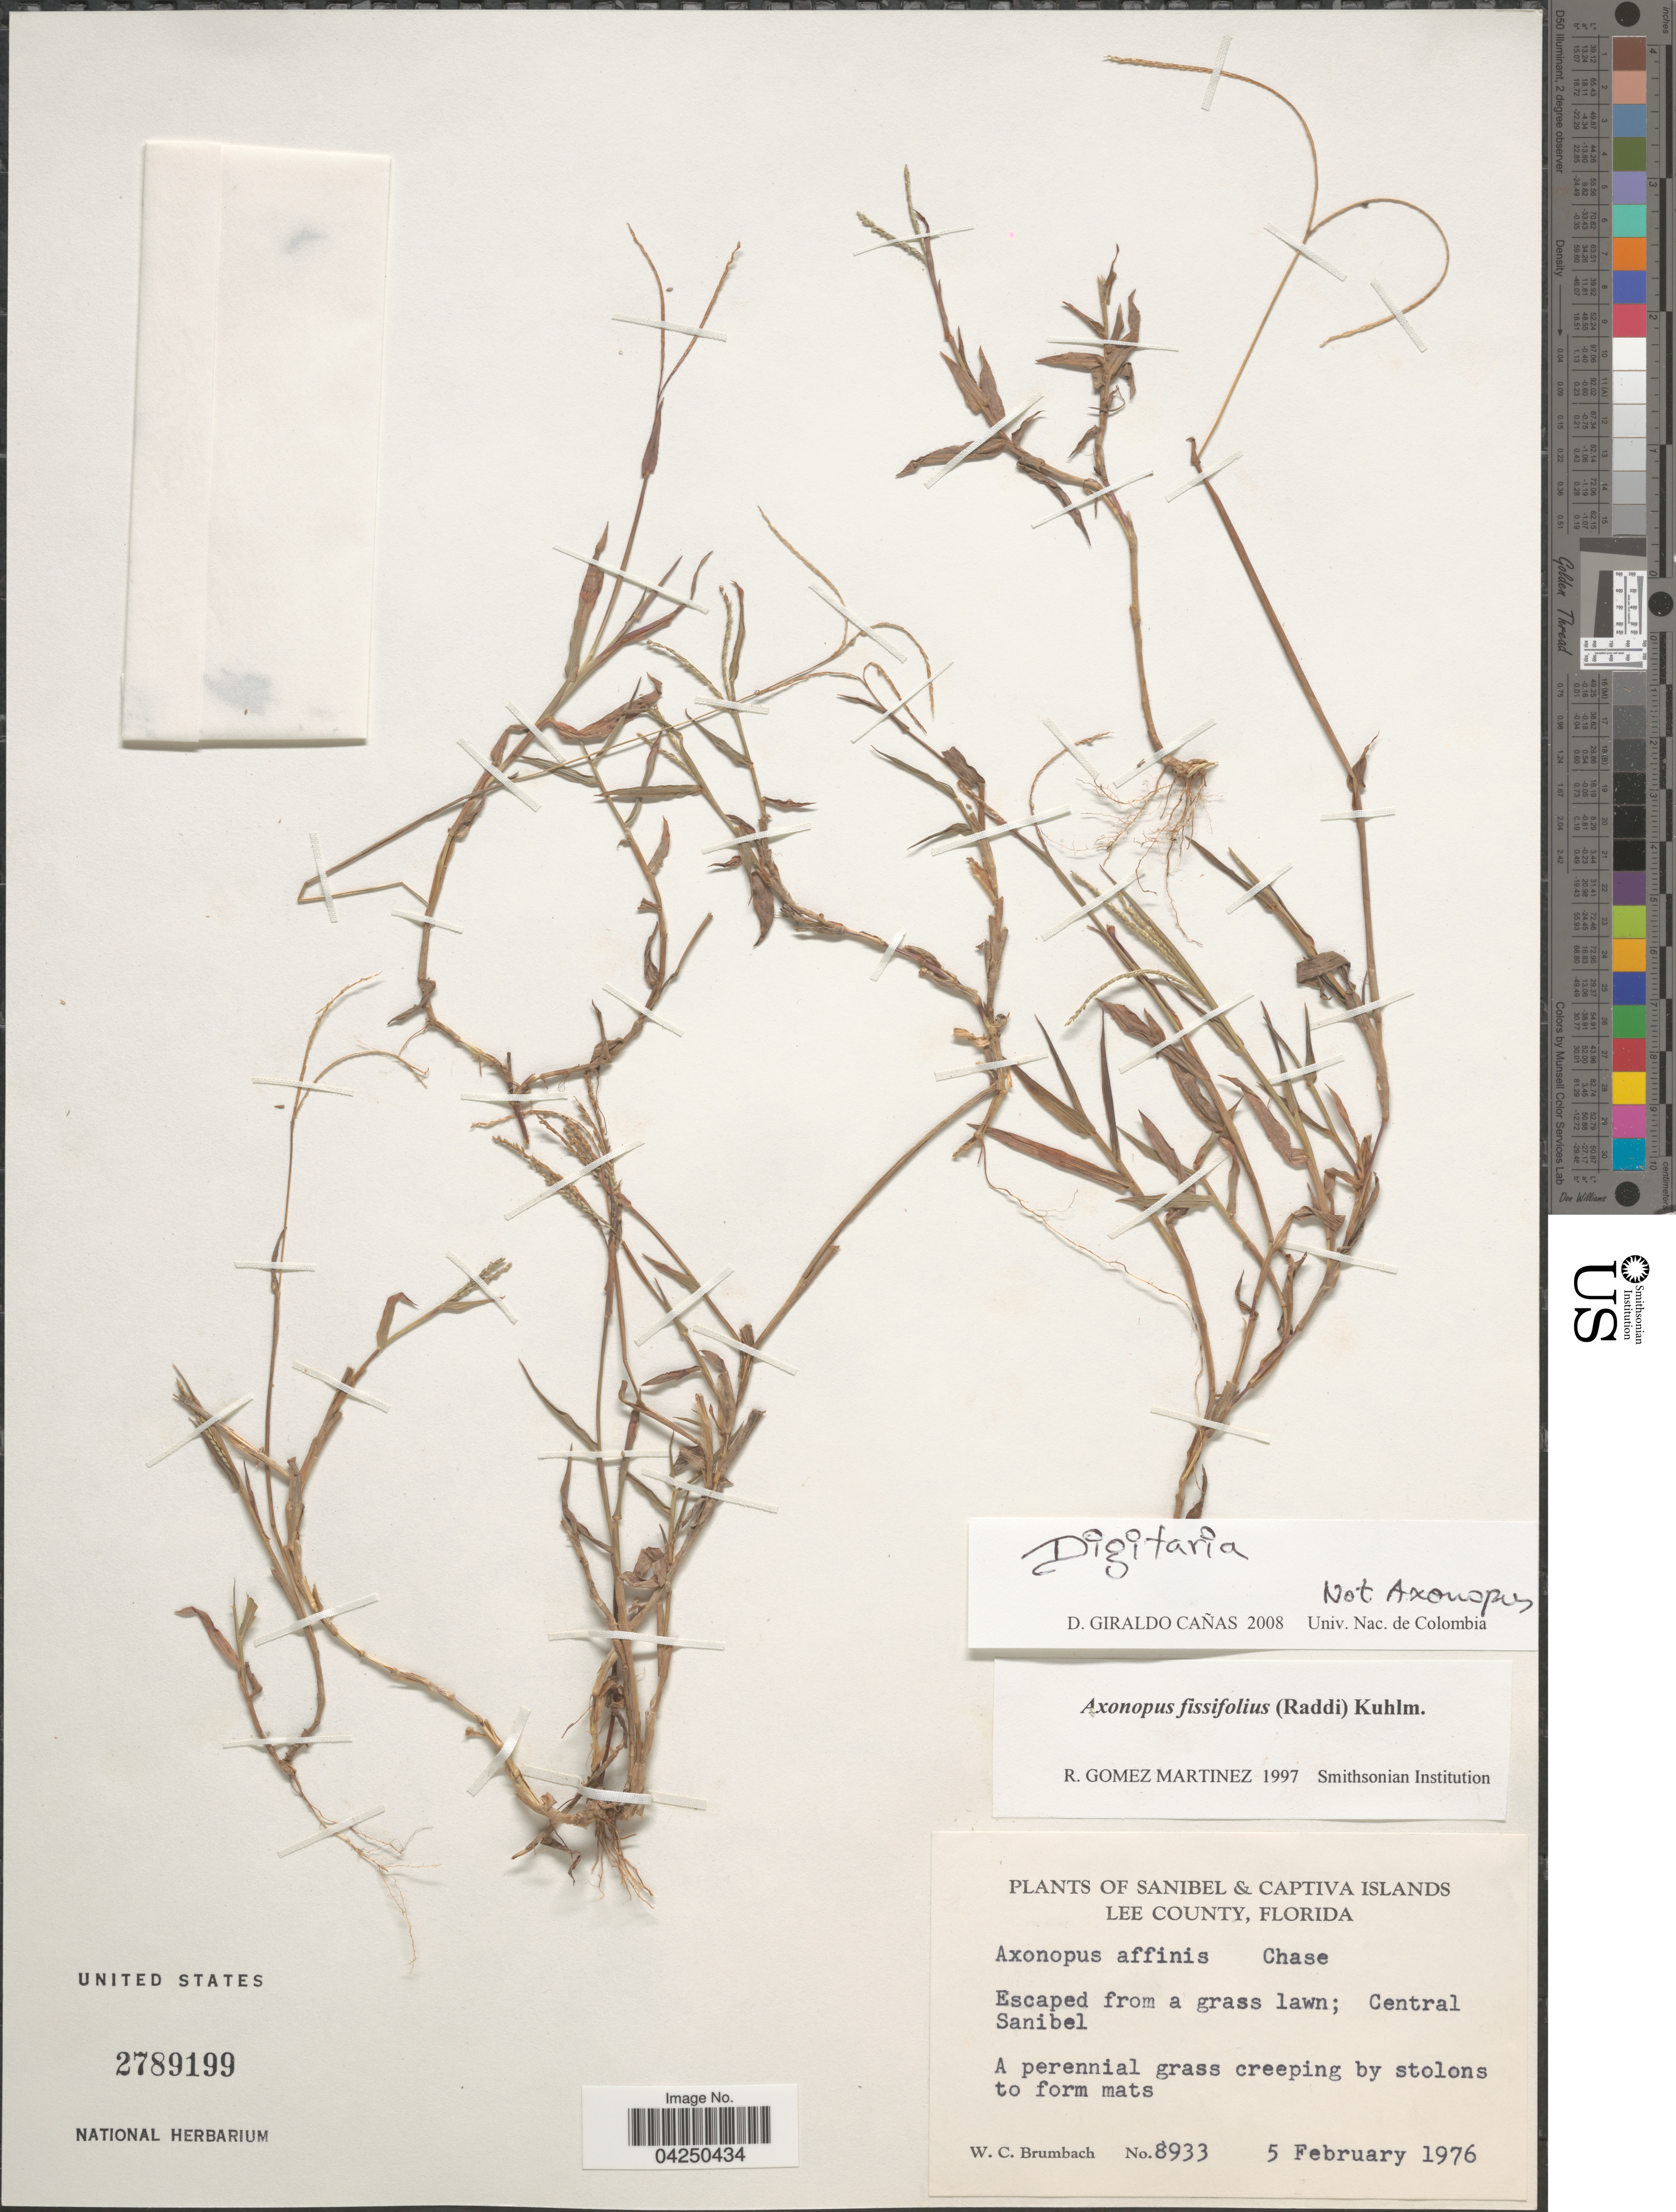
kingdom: Plantae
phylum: Tracheophyta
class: Liliopsida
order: Poales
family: Poaceae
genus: Digitaria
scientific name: Digitaria sp.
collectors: W. C. Brumbach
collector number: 8933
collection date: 1976-02-05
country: United States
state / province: Florida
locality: Sanibel & Captiva Islands. Lee County. Escaped from a grass lawn; Central Sanibel.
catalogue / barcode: US 2789199